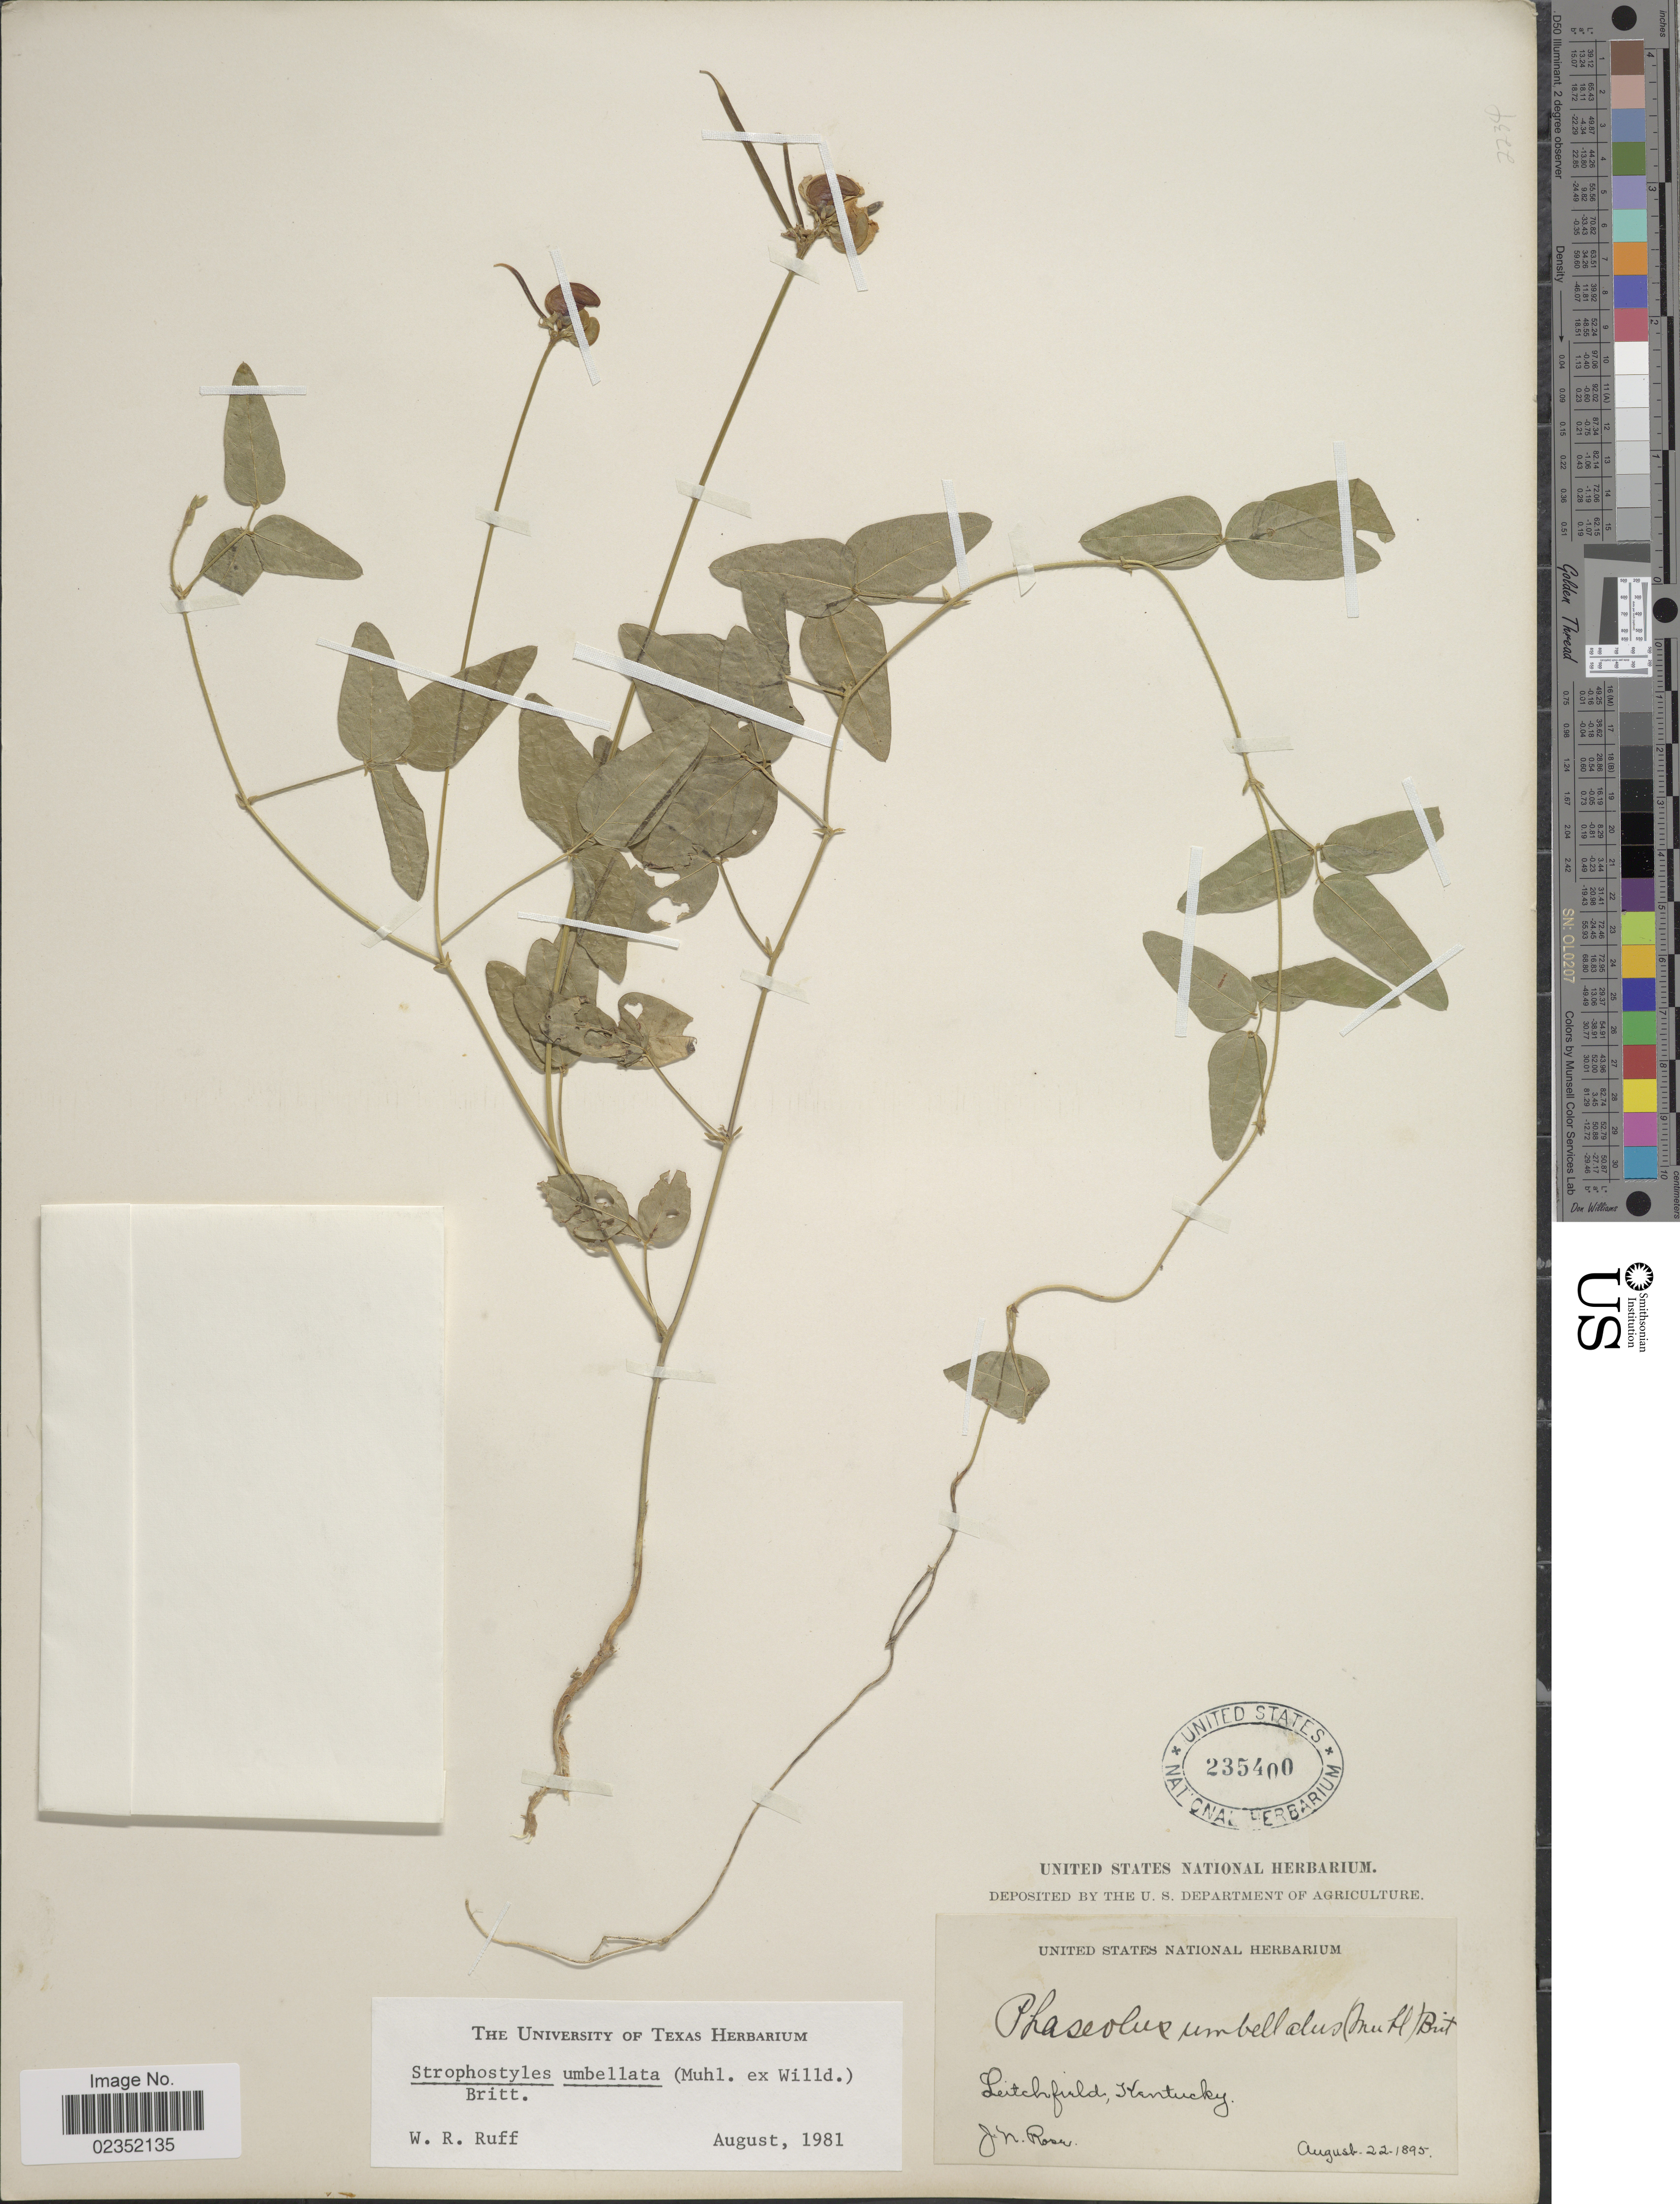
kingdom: Plantae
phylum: Tracheophyta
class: Magnoliopsida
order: Fabales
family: Fabaceae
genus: Strophostyles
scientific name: Strophostyles umbellata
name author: (Muhl. ex Willd.) Britton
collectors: J. N. Rose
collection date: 1895-08-22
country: United States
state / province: Kentucky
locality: Leitchfield.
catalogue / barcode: US 235400